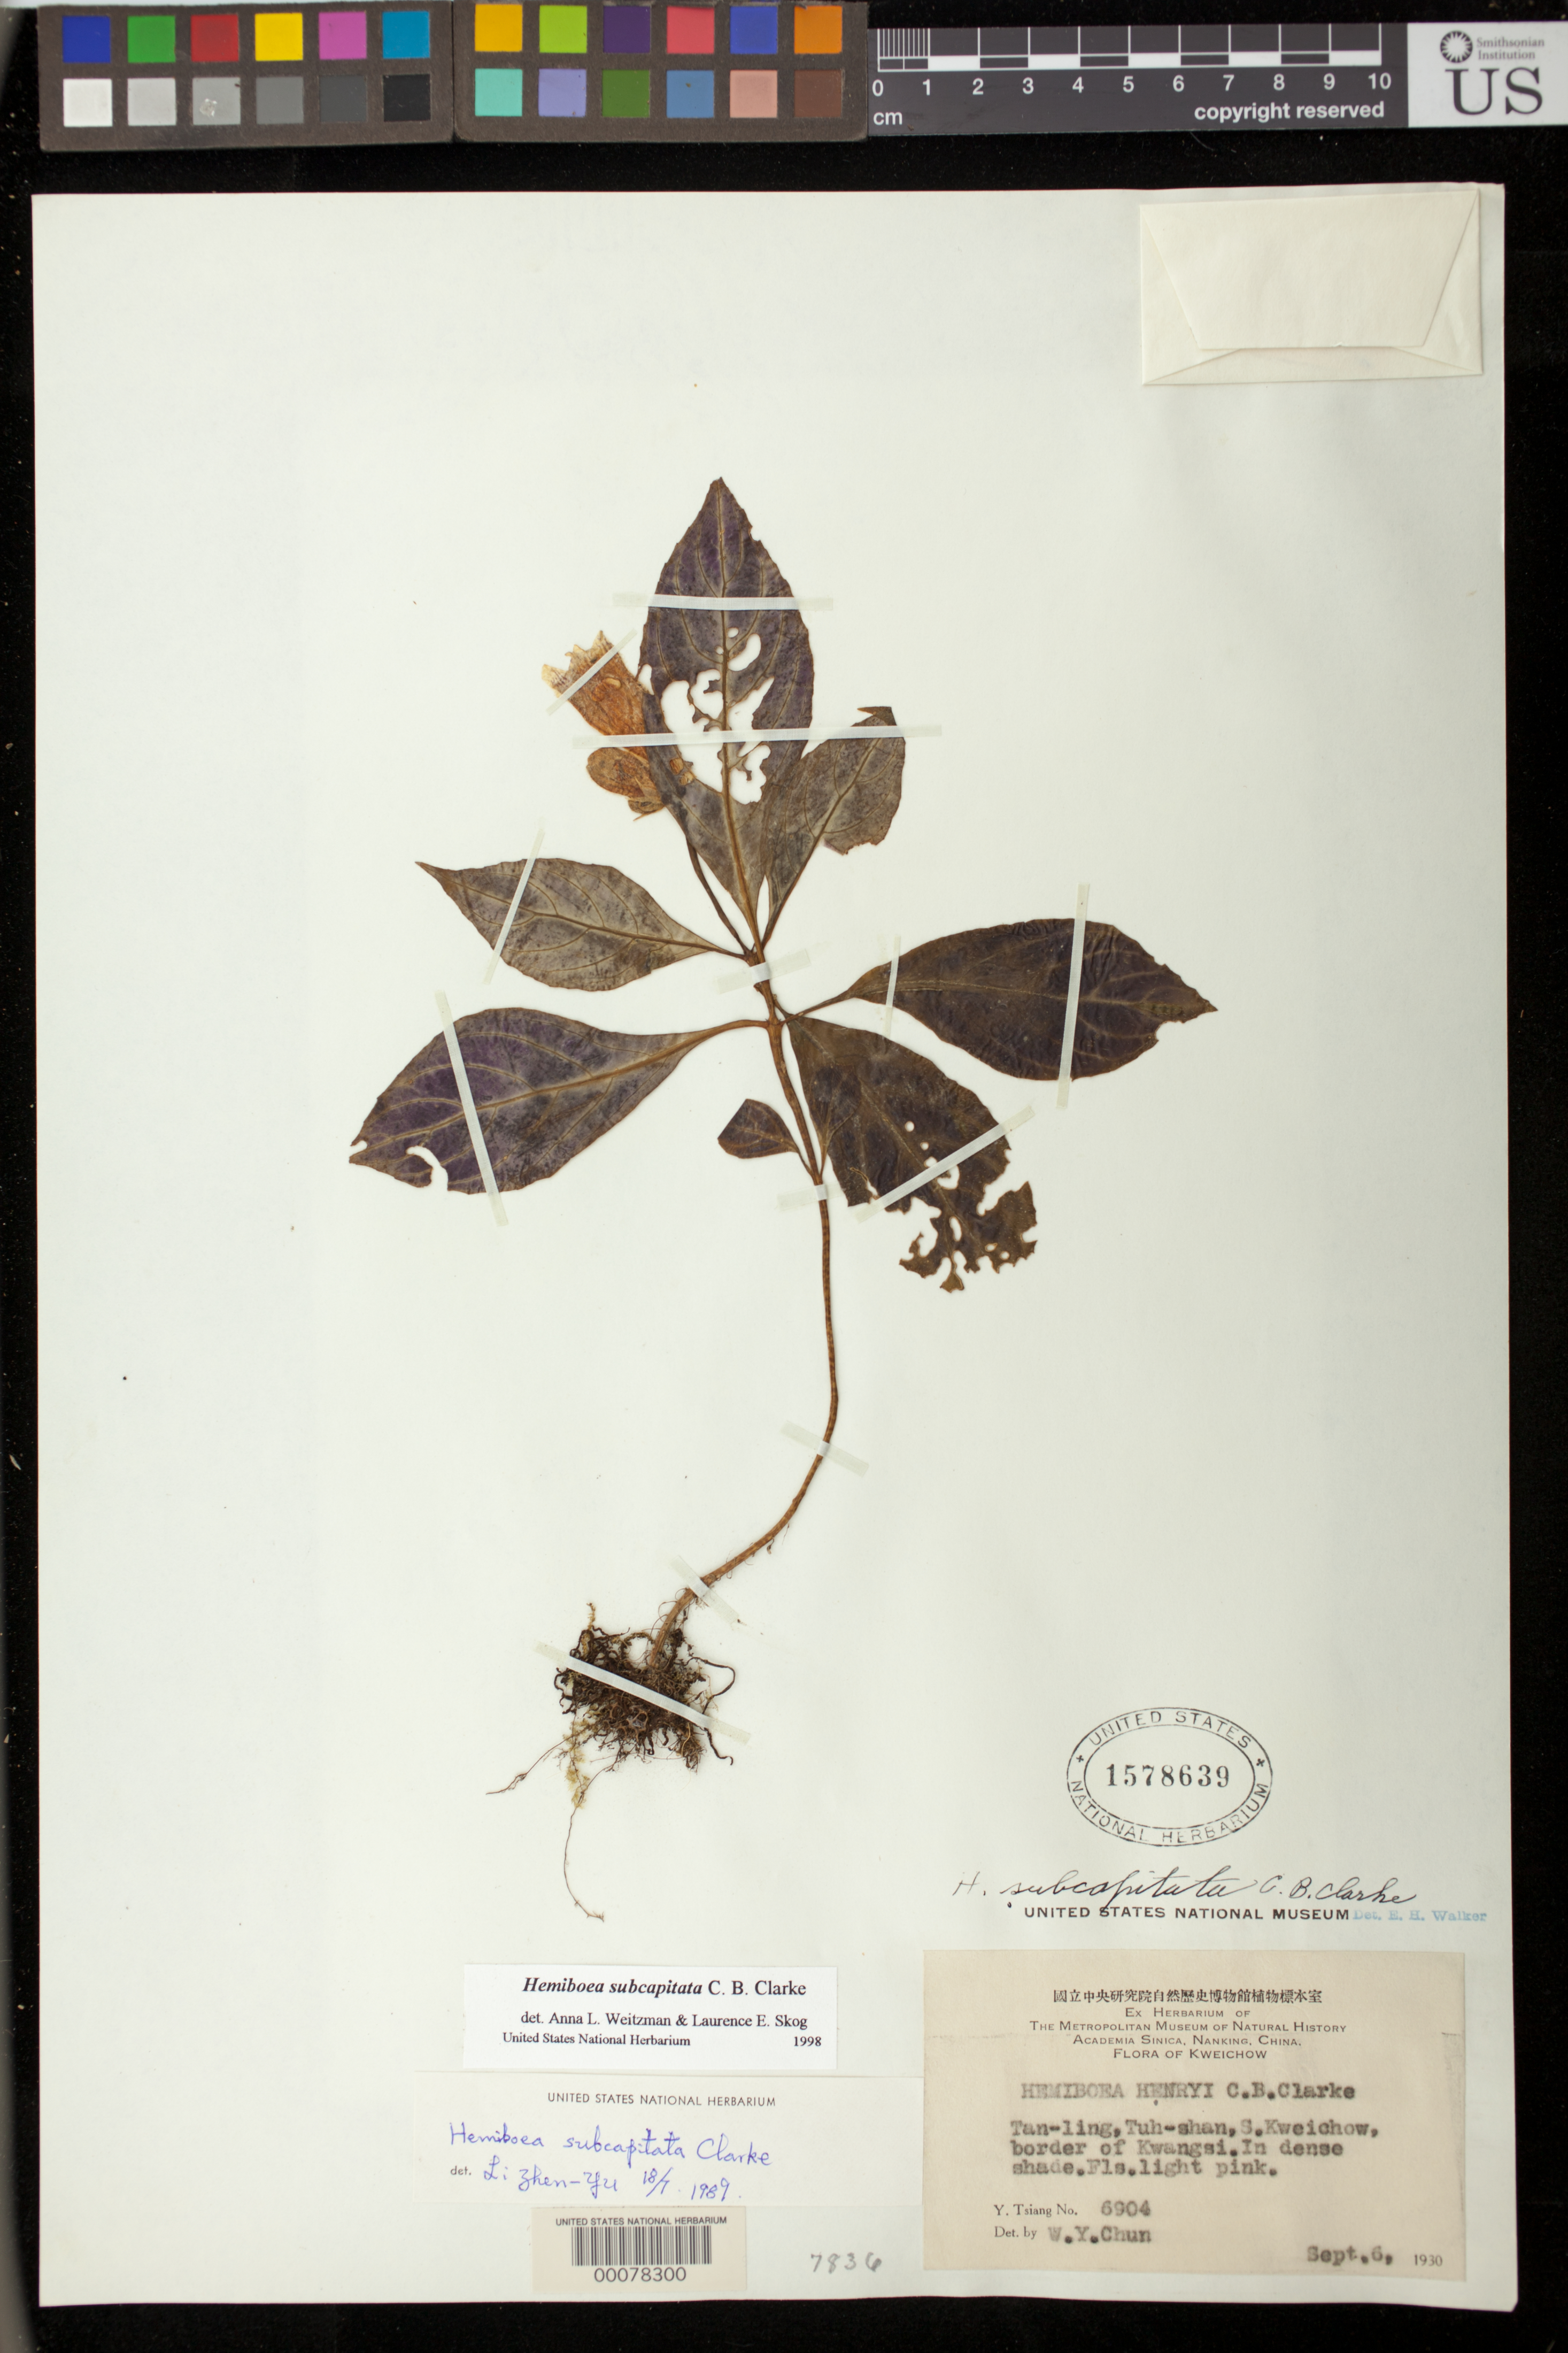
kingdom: Plantae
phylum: Tracheophyta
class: Magnoliopsida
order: Lamiales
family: Gesneriaceae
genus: Hemiboea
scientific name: Hemiboea subcapitata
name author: C.B. Clarke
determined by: Zhen-yu, L.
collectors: Y. Tsiang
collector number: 6904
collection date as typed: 06 Sep 1930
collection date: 1930-09-06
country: China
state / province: Guizhou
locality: Tan-ling, tuh-shan, s kweichow, border of kwangsi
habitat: In dense shade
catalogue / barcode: US 1578639